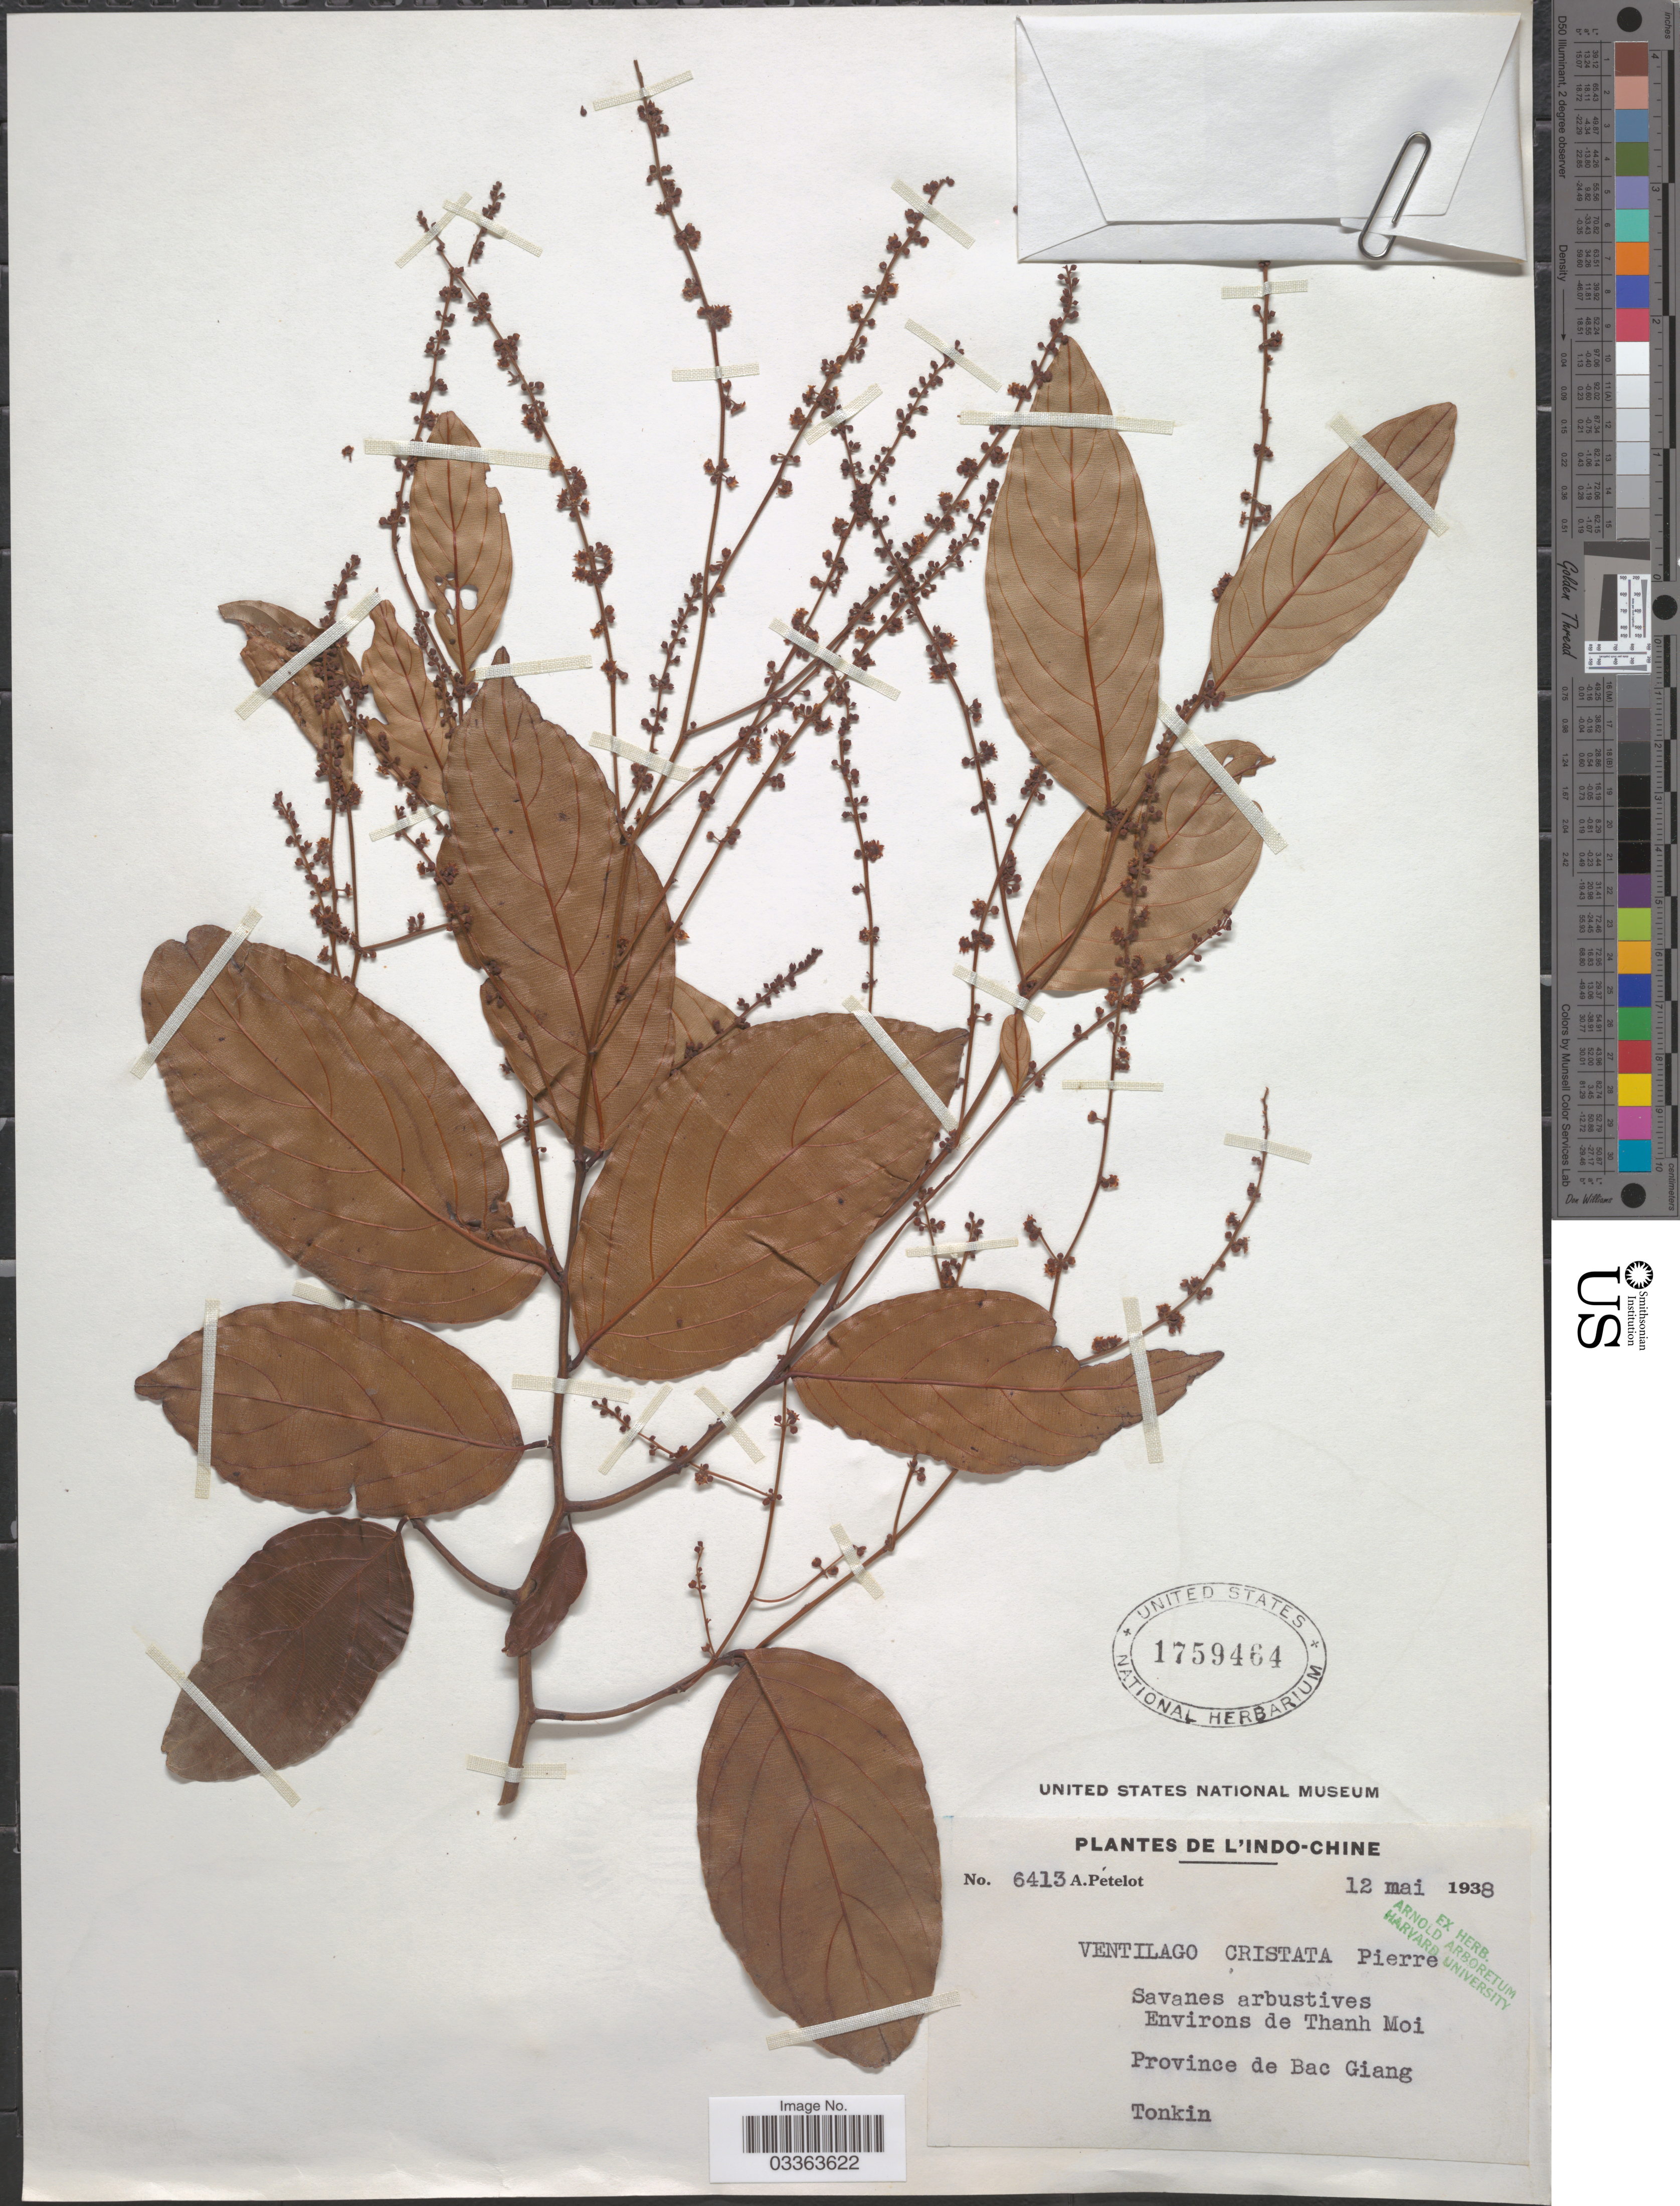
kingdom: Plantae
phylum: Tracheophyta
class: Magnoliopsida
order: Rosales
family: Rhamnaceae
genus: Ventilago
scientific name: Ventilago cristata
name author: Pierre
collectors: A. Petelot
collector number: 6413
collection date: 1938-05-12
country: Vietnam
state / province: Bac Giang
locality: De L'Indo-Chine. Environs de Thanh Moi. Tonkin.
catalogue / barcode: US 1759464